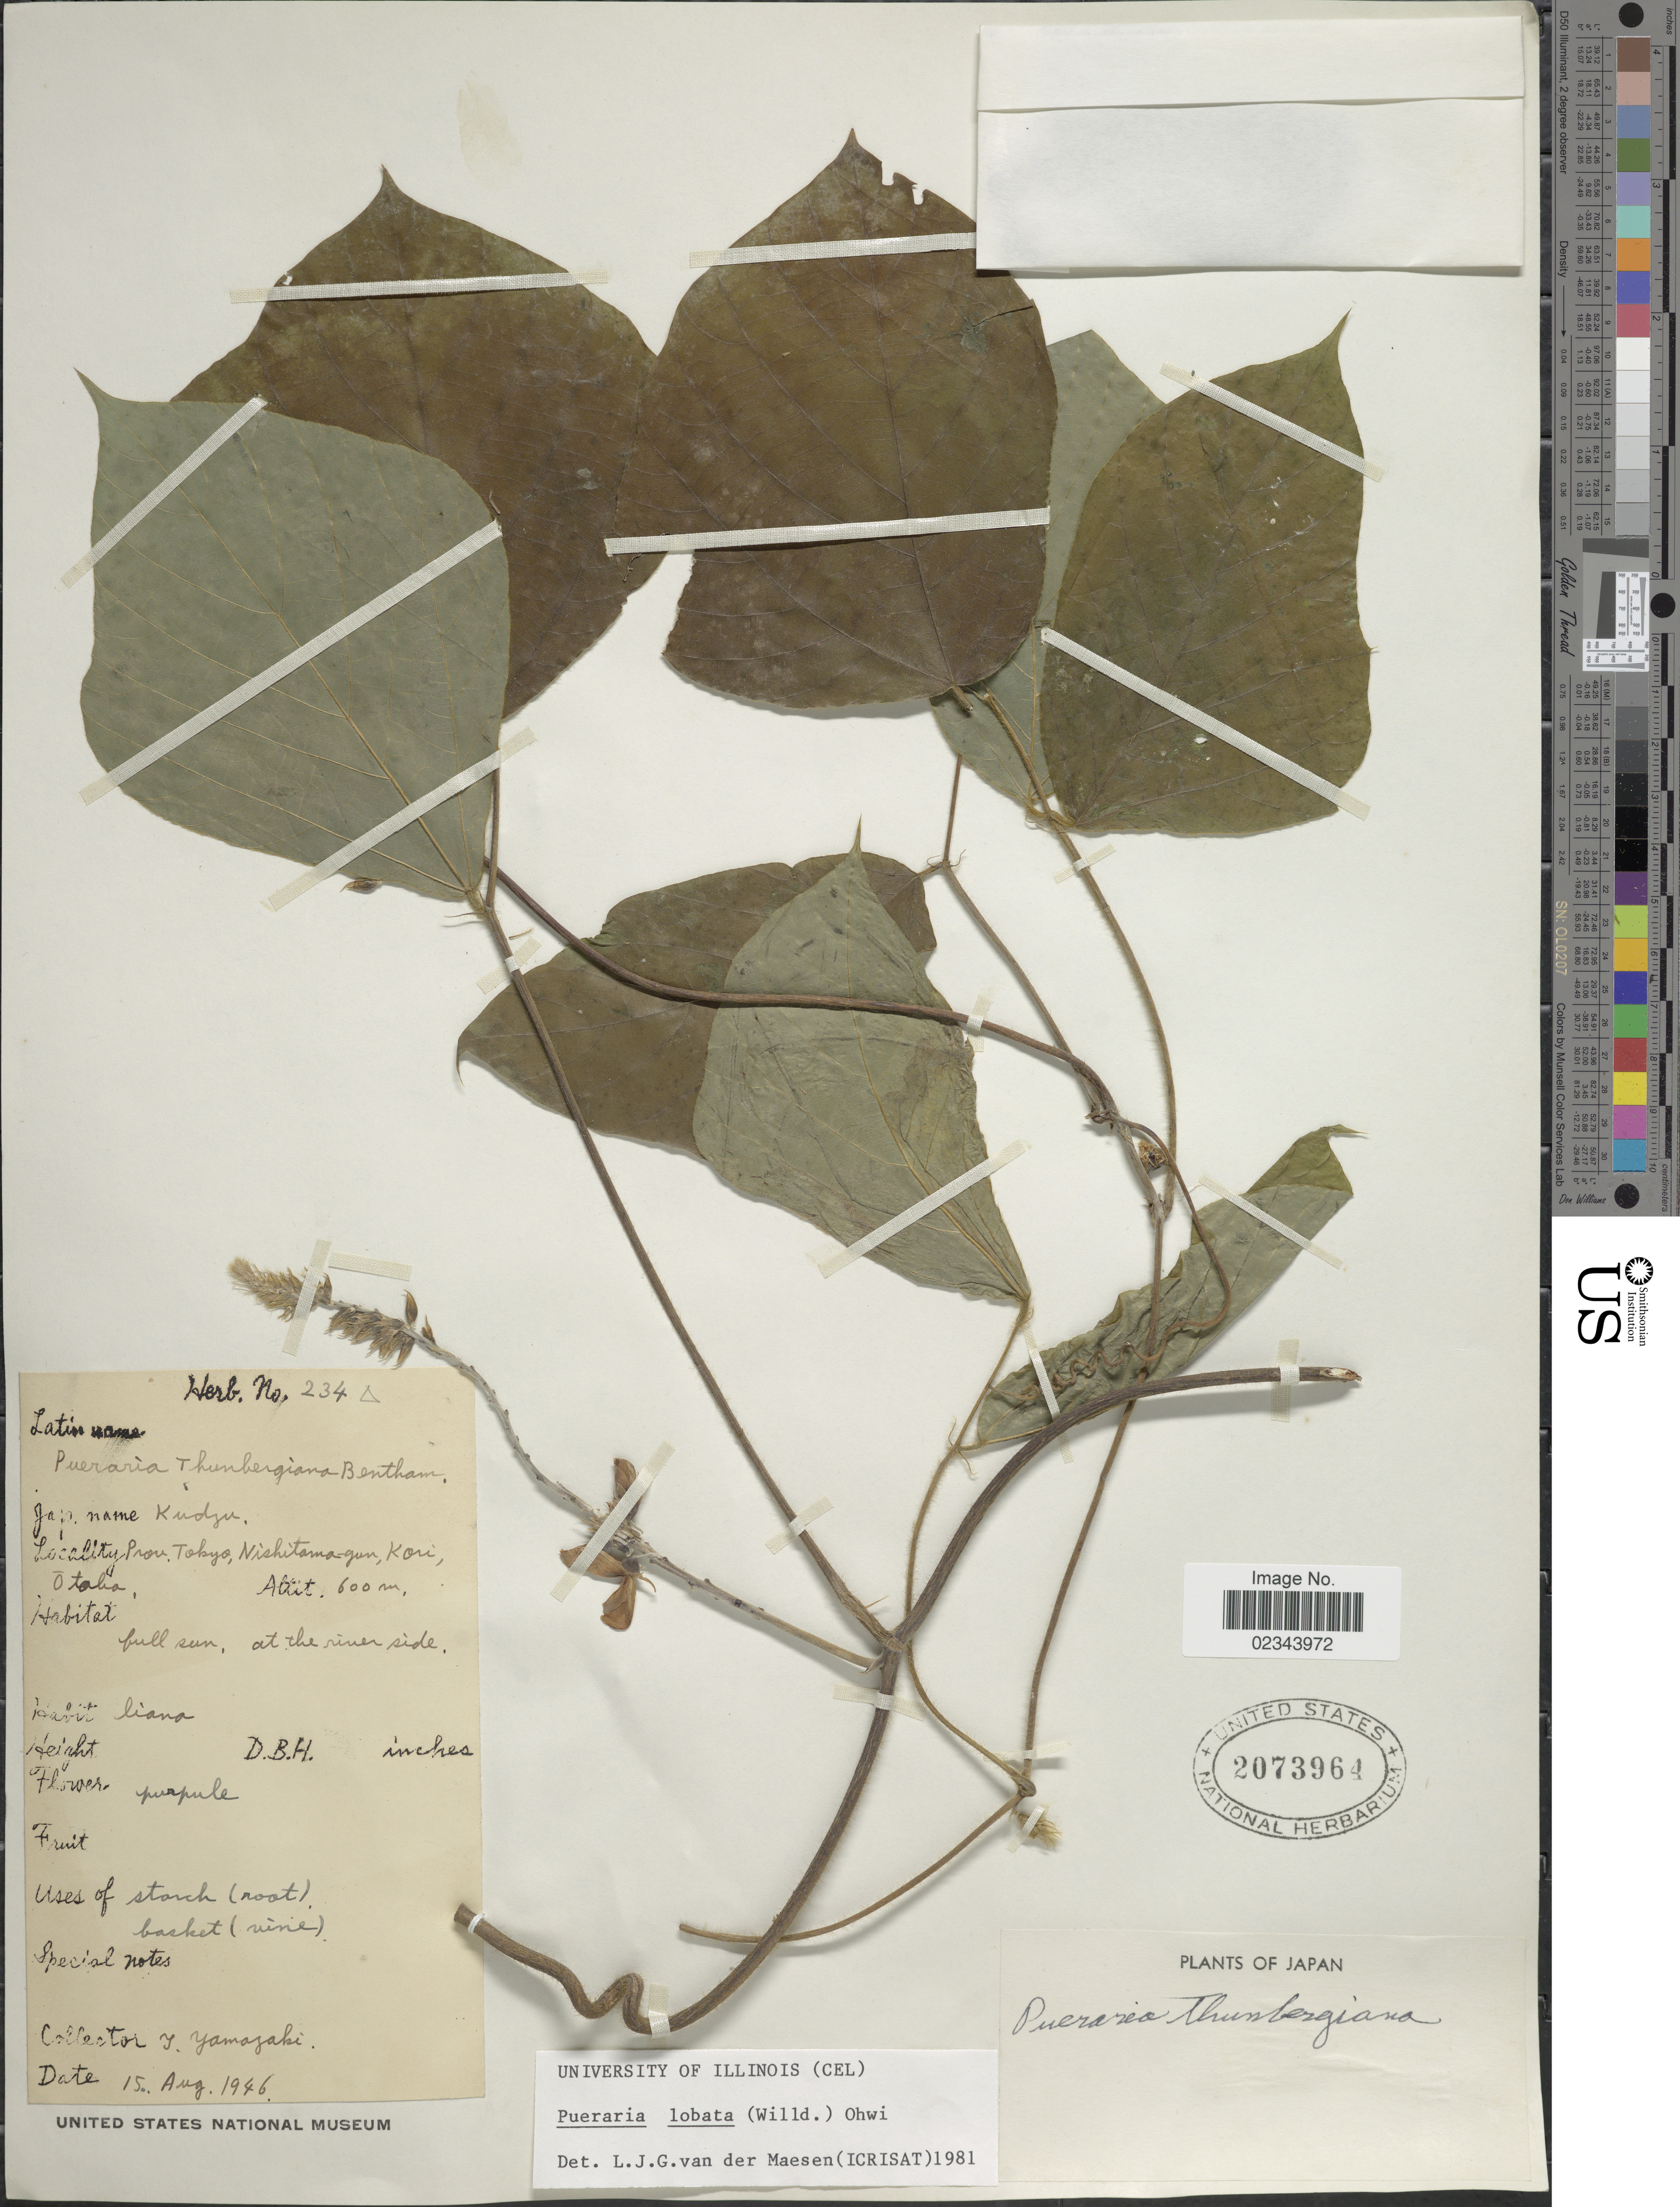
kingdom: Plantae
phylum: Tracheophyta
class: Magnoliopsida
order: Fabales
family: Fabaceae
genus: Pueraria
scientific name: Pueraria lobata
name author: (Willd.) Ohwi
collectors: T. Yamazaki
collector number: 234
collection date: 1946-08-15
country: Japan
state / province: Tokyo, Federal City of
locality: Nishitama-gun, Kori, Otaba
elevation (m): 600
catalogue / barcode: US 2073964